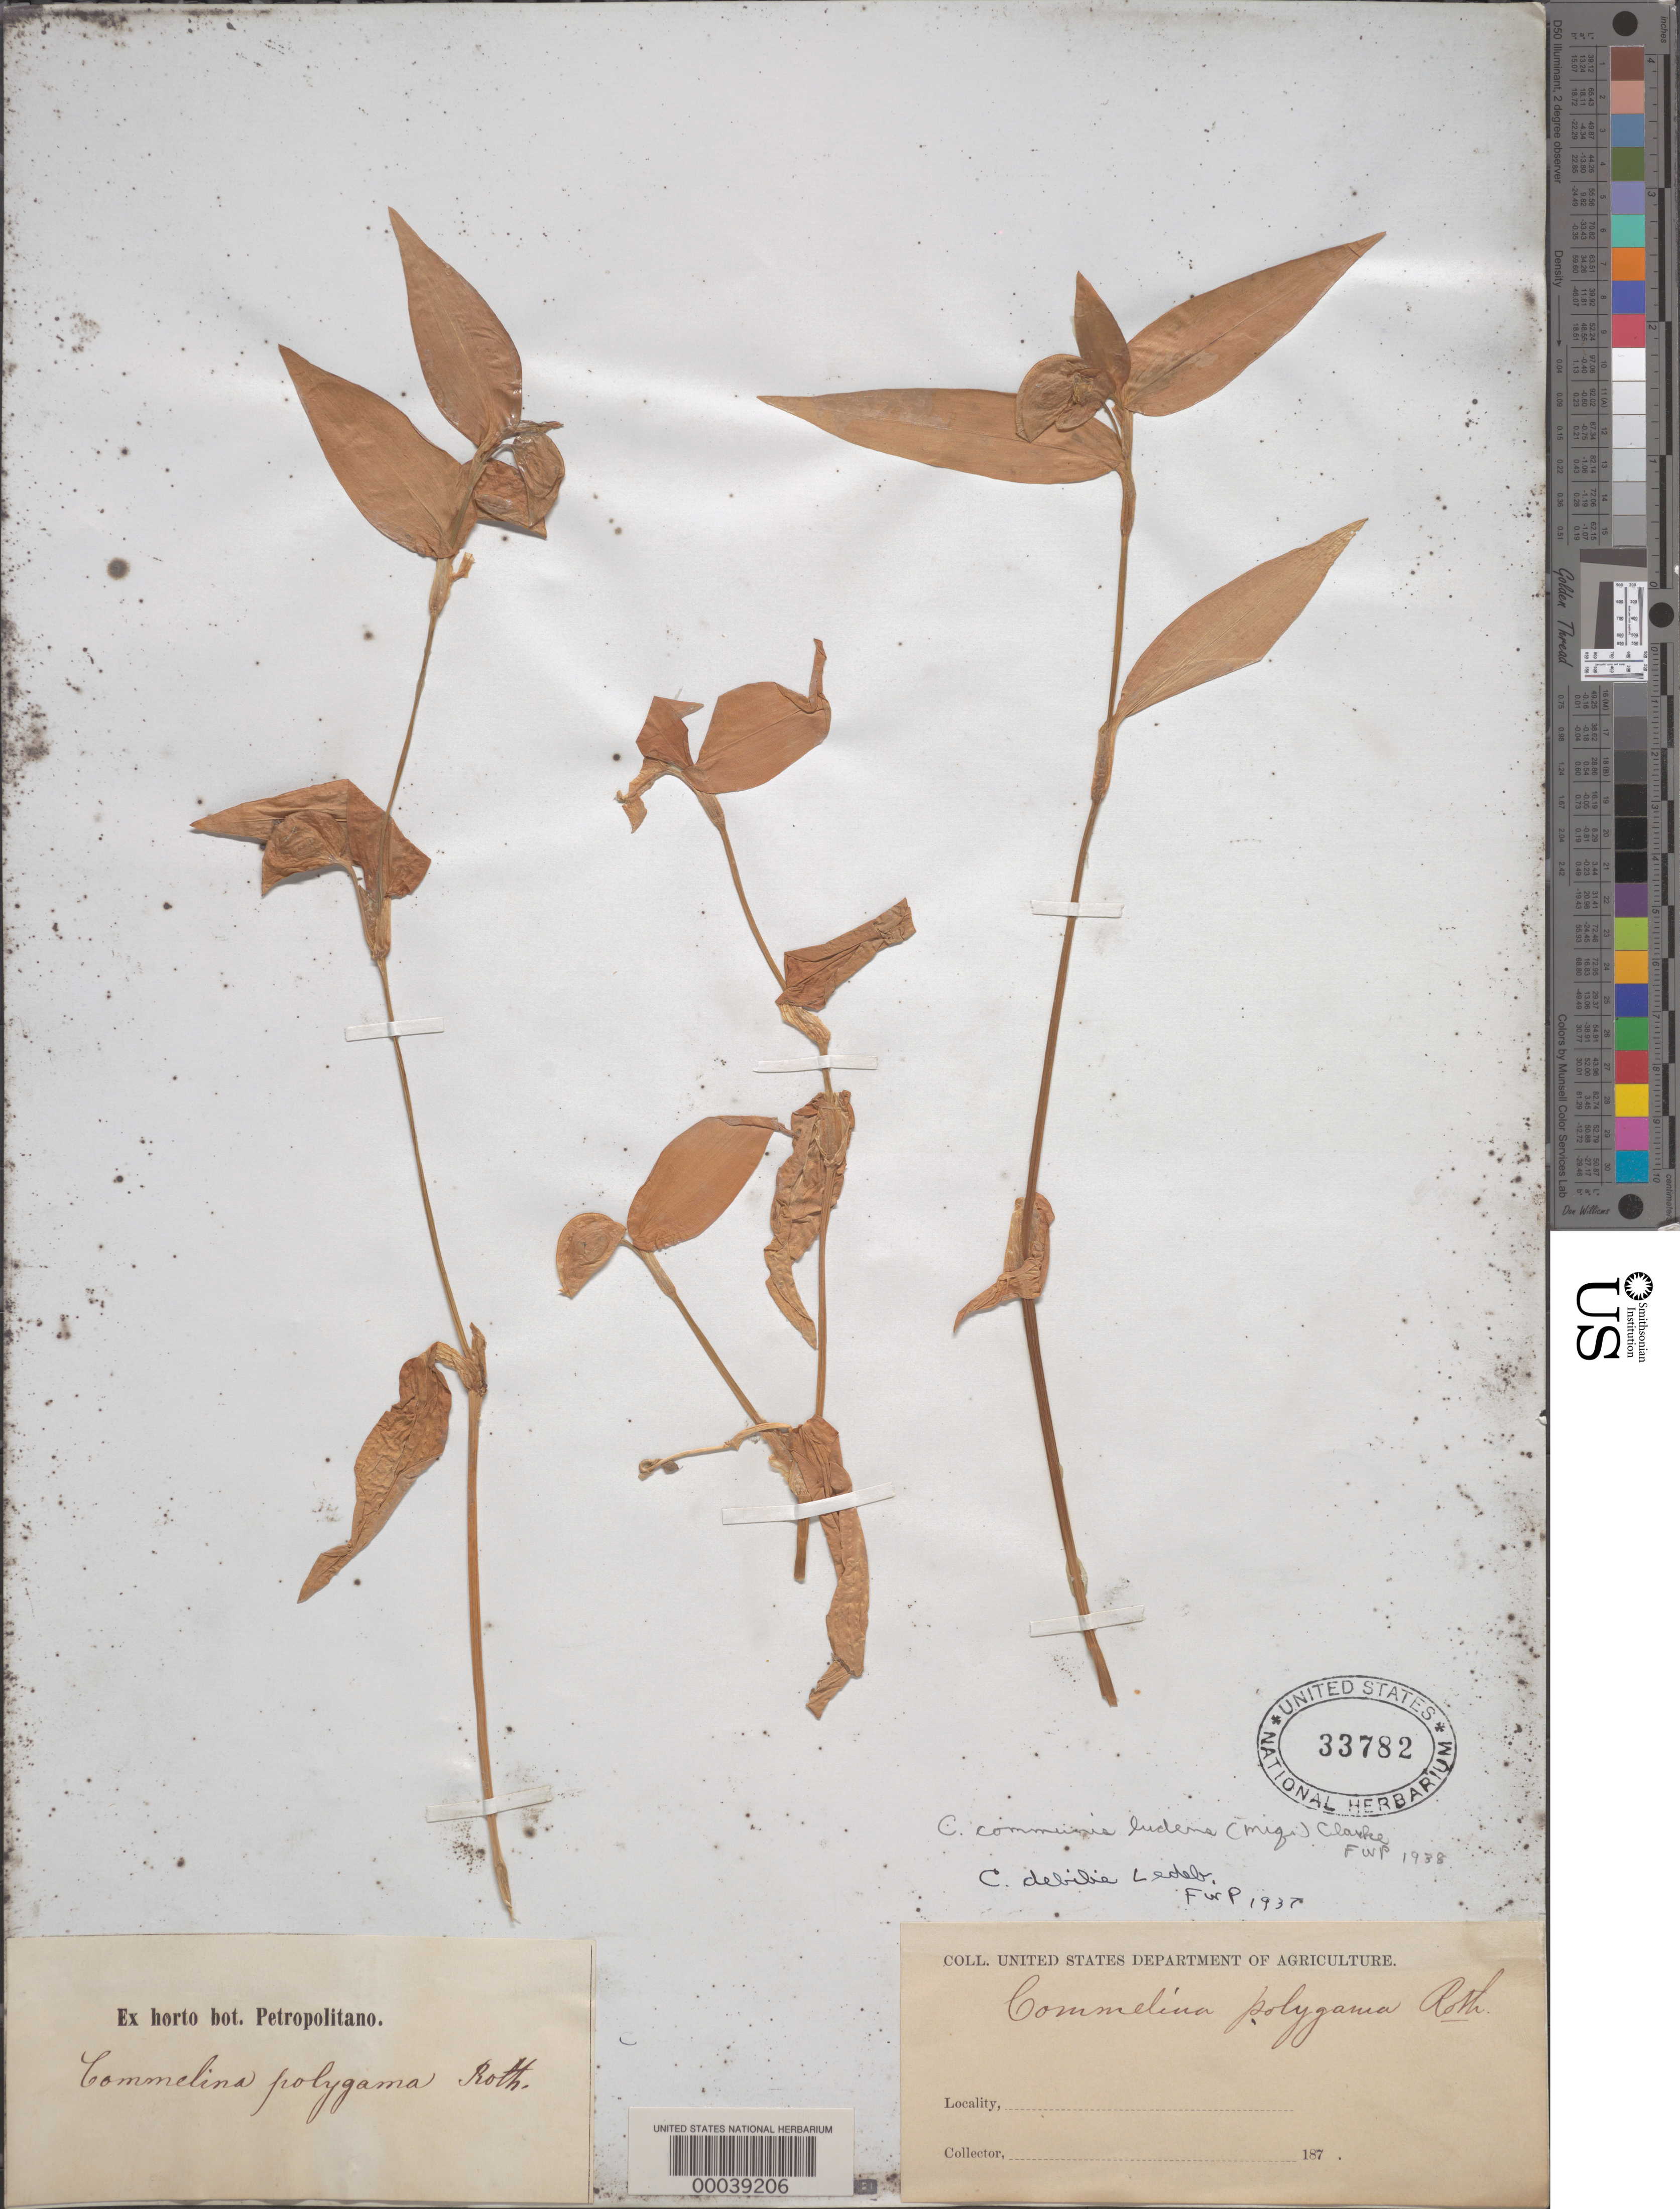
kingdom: Plantae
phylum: Tracheophyta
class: Liliopsida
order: Commelinales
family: Commelinaceae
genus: Commelina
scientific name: Commelina communis var. ludens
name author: (Miq.) C.B. Clarke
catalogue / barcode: US 33782